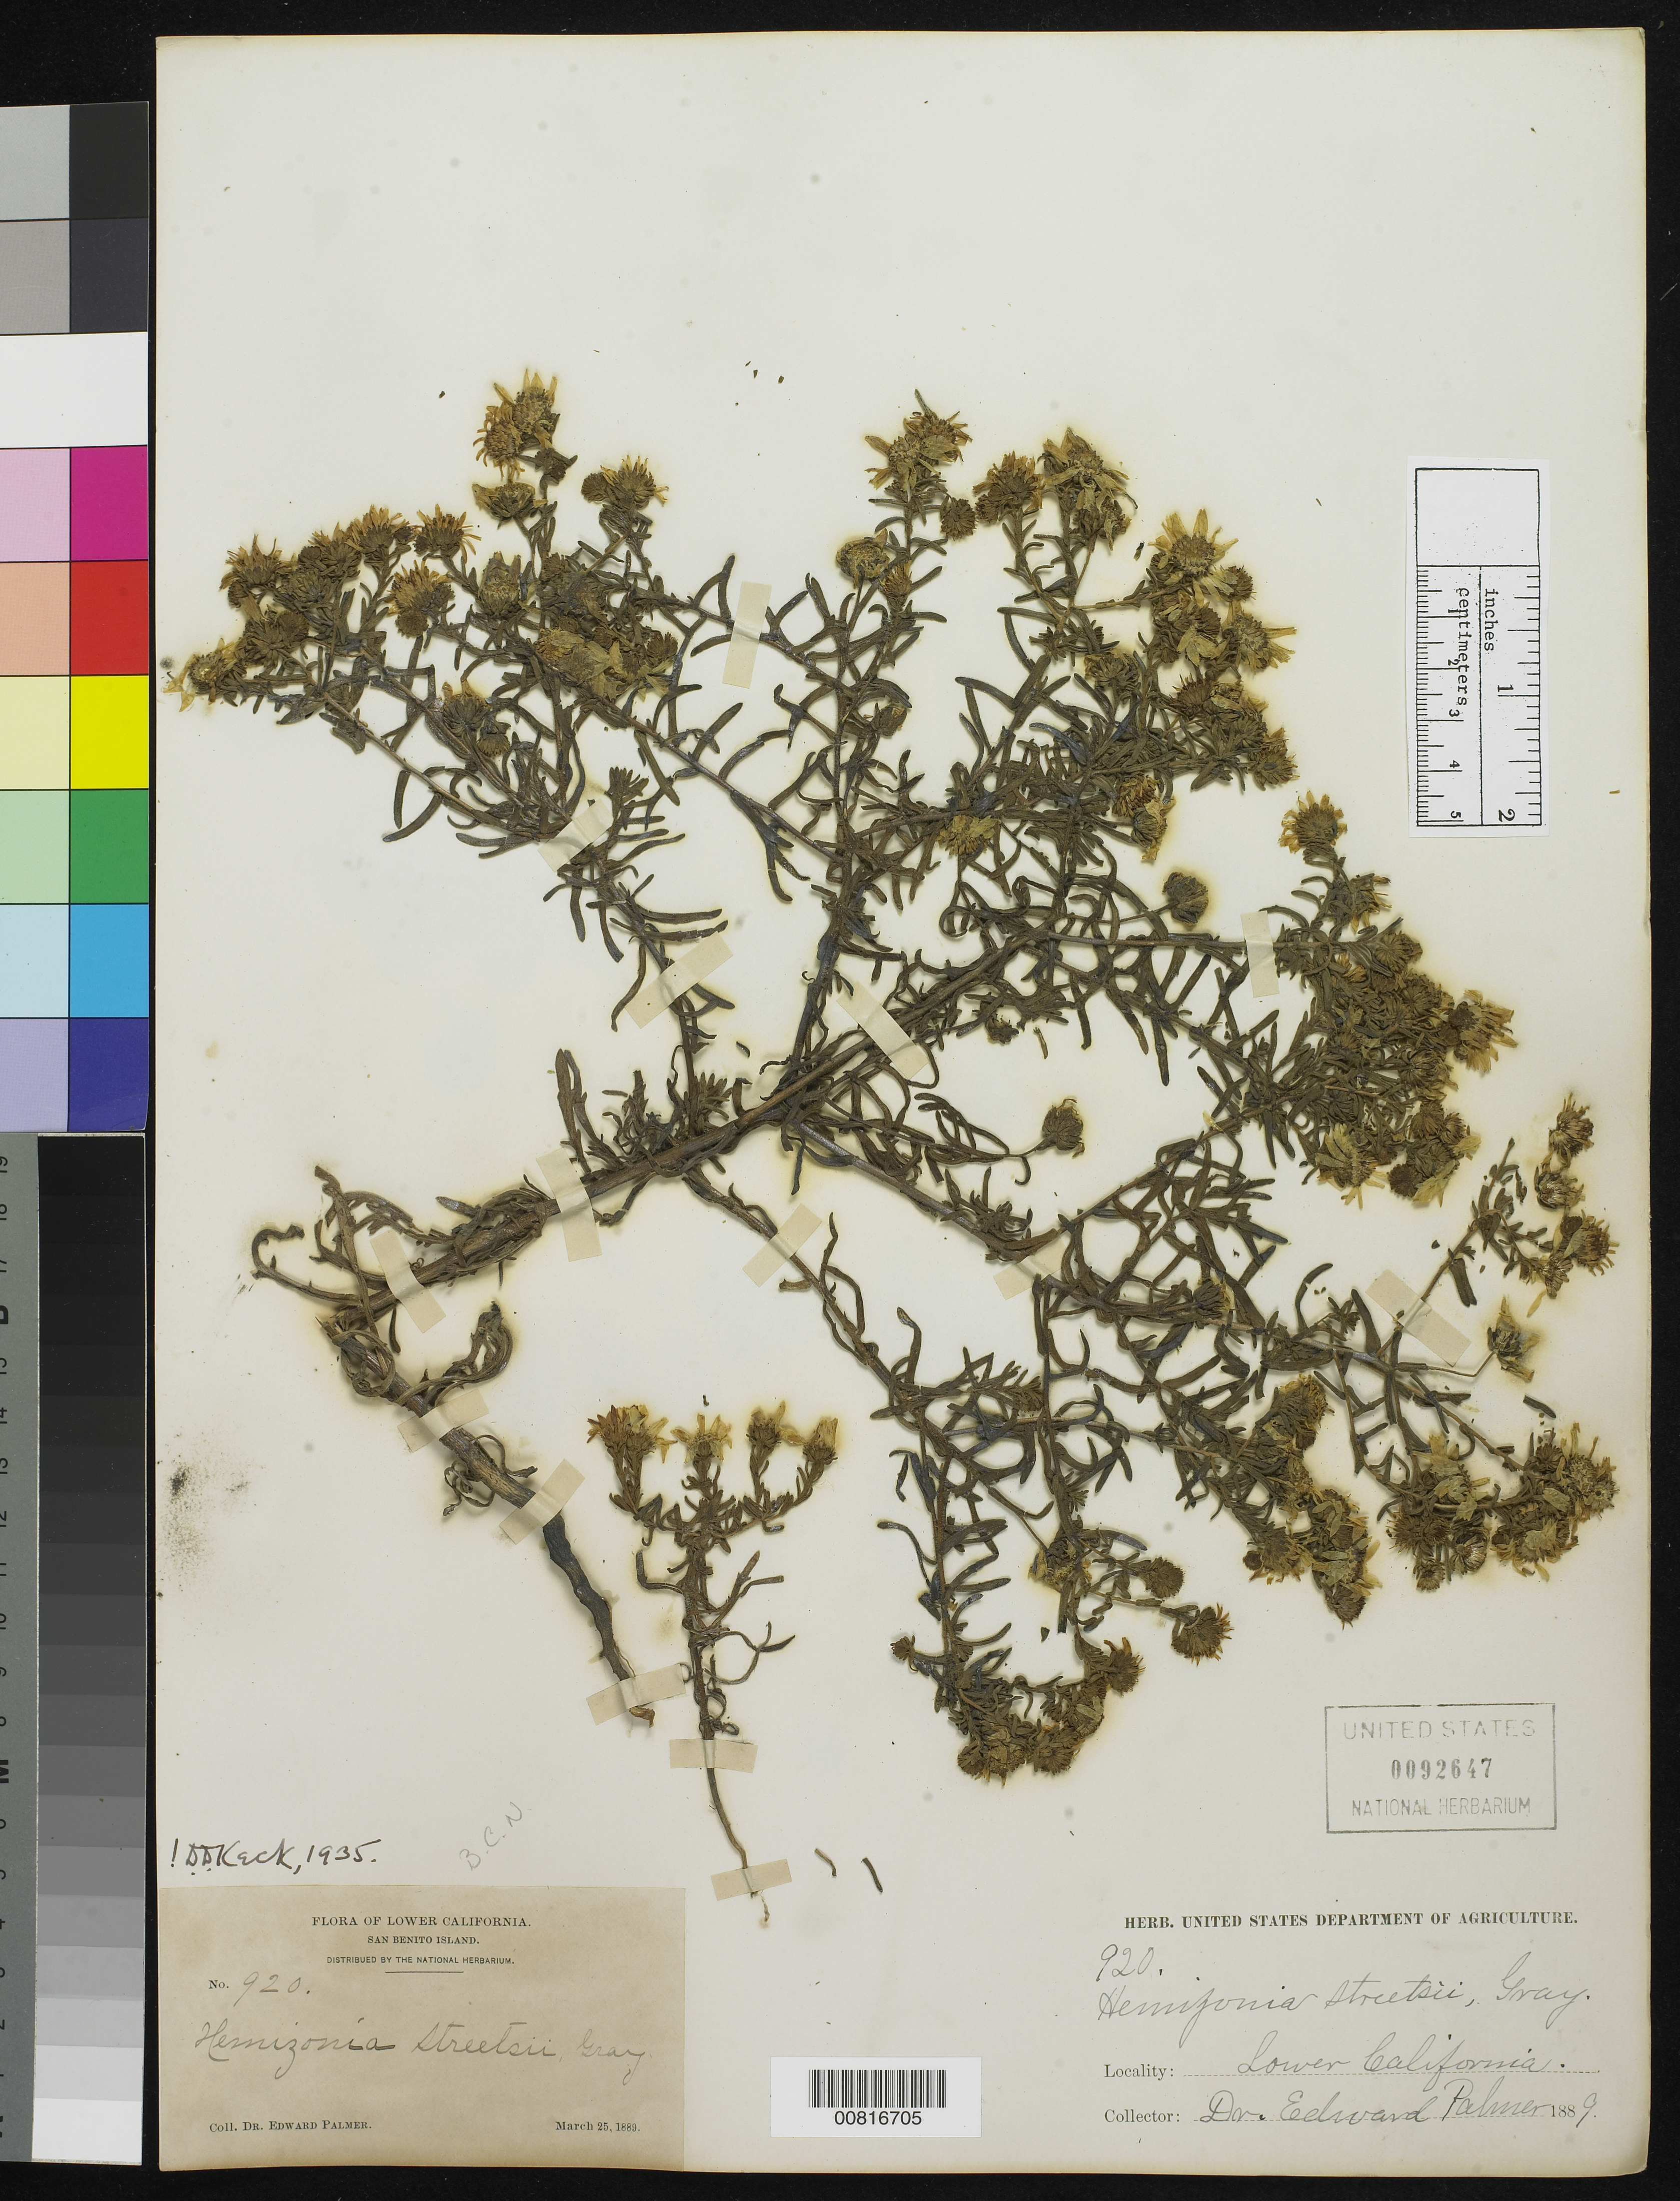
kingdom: Plantae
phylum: Tracheophyta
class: Magnoliopsida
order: Asterales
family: Asteraceae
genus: Deinandra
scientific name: Deinandra streetsii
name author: (A. Gray) B.G. Baldwin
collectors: E. Palmer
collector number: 920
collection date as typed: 25 Mar 1889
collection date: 1889-03-25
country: Mexico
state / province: Baja California Norte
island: San Benito I.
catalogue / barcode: US 92647